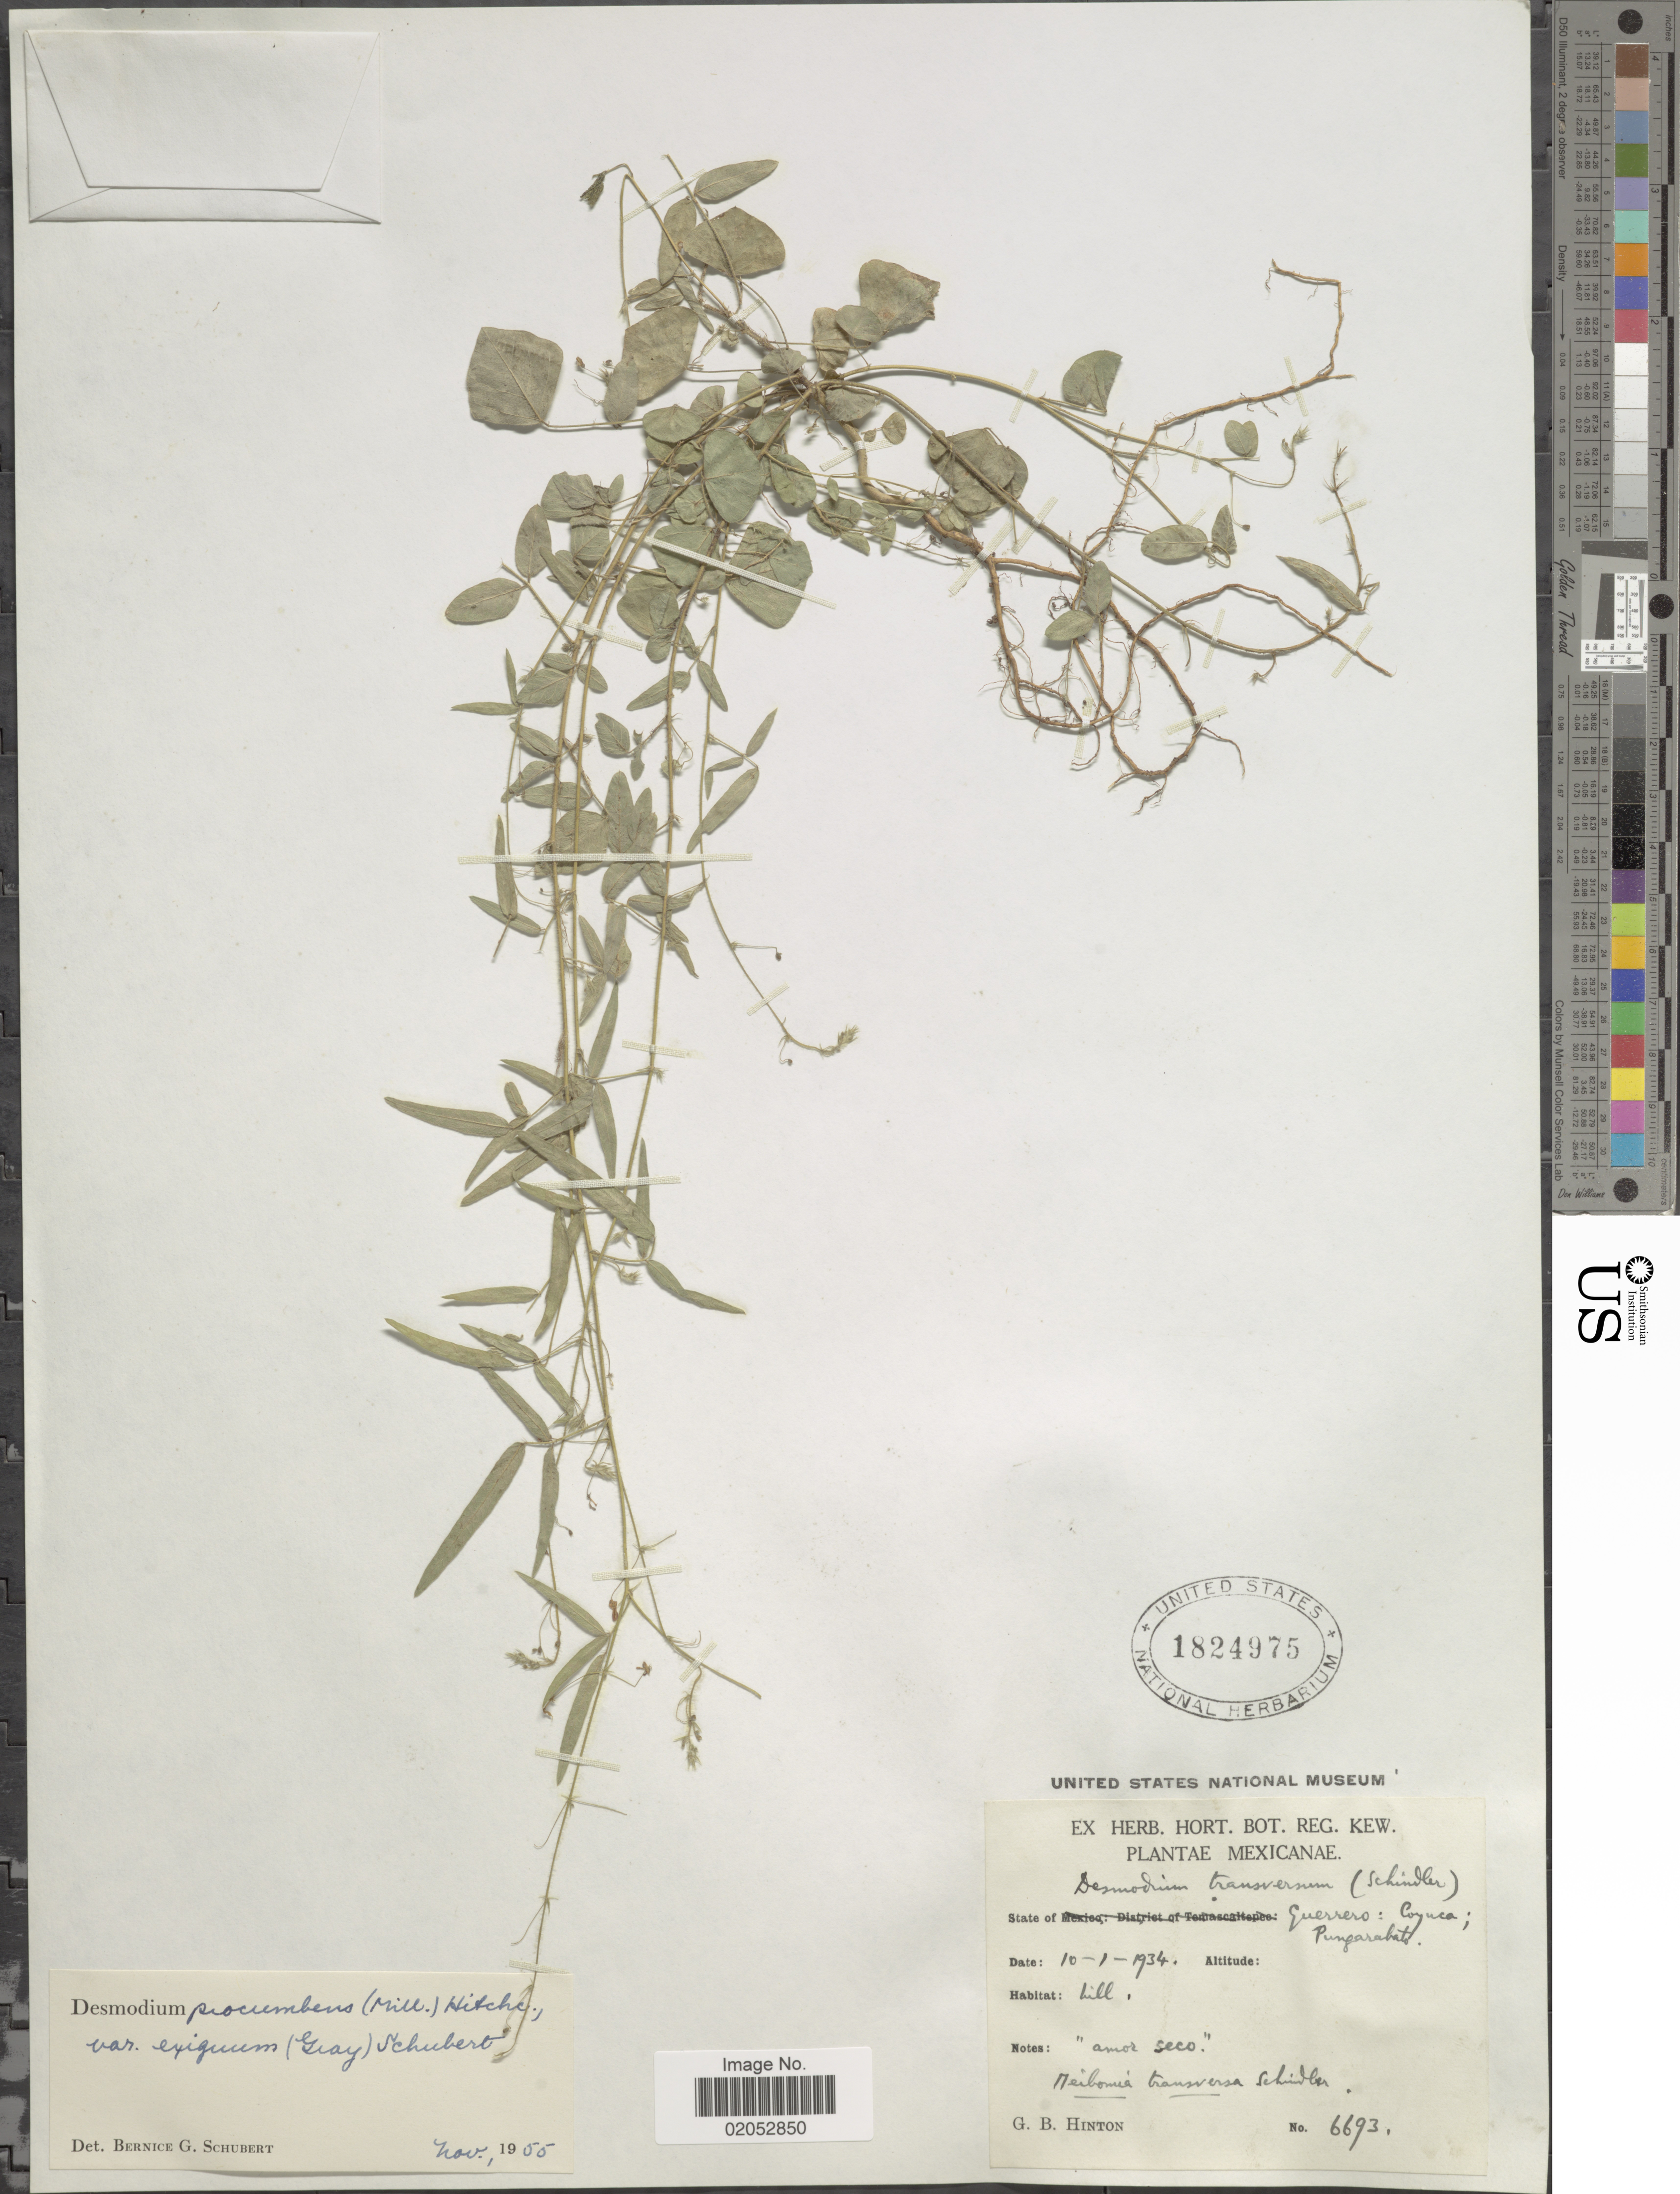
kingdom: Plantae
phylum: Tracheophyta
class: Magnoliopsida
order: Fabales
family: Fabaceae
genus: Desmodium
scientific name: Desmodium procumbens var. exiguum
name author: (A. Gray) B.G. Schub.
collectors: G. B. Hinton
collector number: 6693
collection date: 1934-01-10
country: Mexico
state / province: Guerrero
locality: Coyuca; Pungarabato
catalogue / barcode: US 1824975